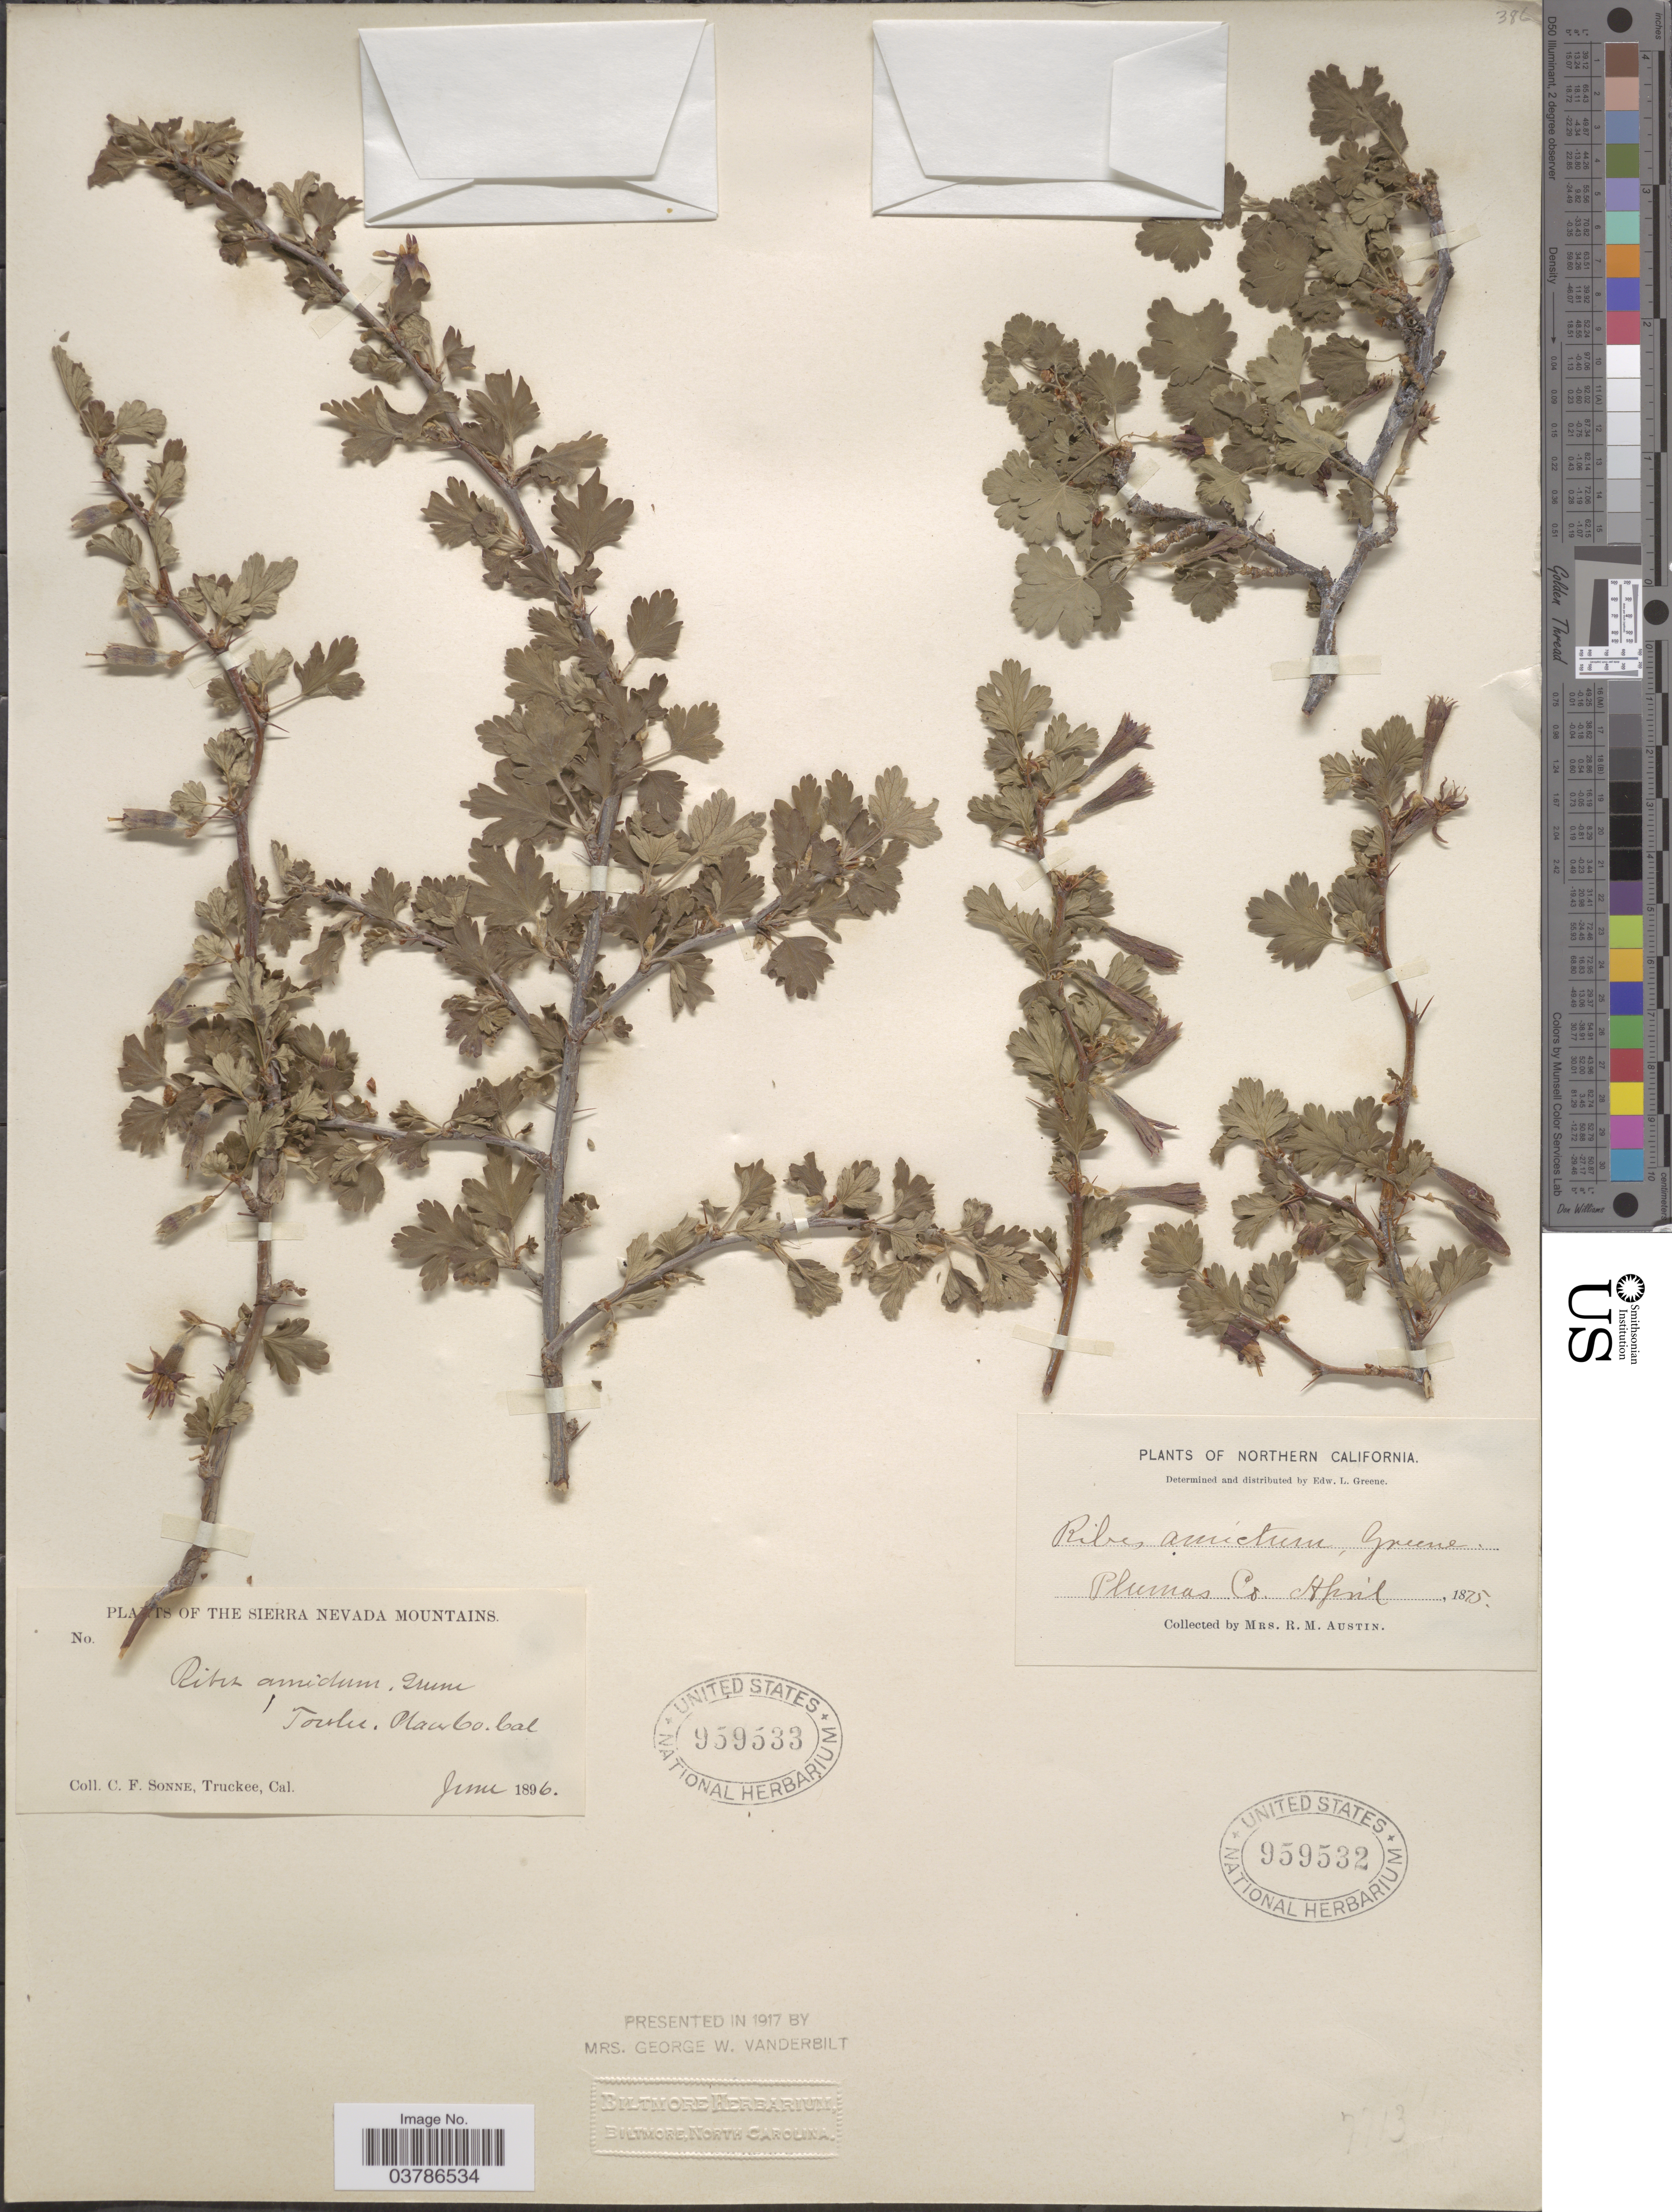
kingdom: Plantae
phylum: Tracheophyta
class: Magnoliopsida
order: Saxifragales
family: Grossulariaceae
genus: Ribes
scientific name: Ribes roezlii var. amictum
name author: (Greene) Jeps.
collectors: C. Sonne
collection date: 1896-06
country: United States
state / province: California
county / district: Placer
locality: The Sierra Nevada Mountains. T!, Placer Co.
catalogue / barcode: US 959533